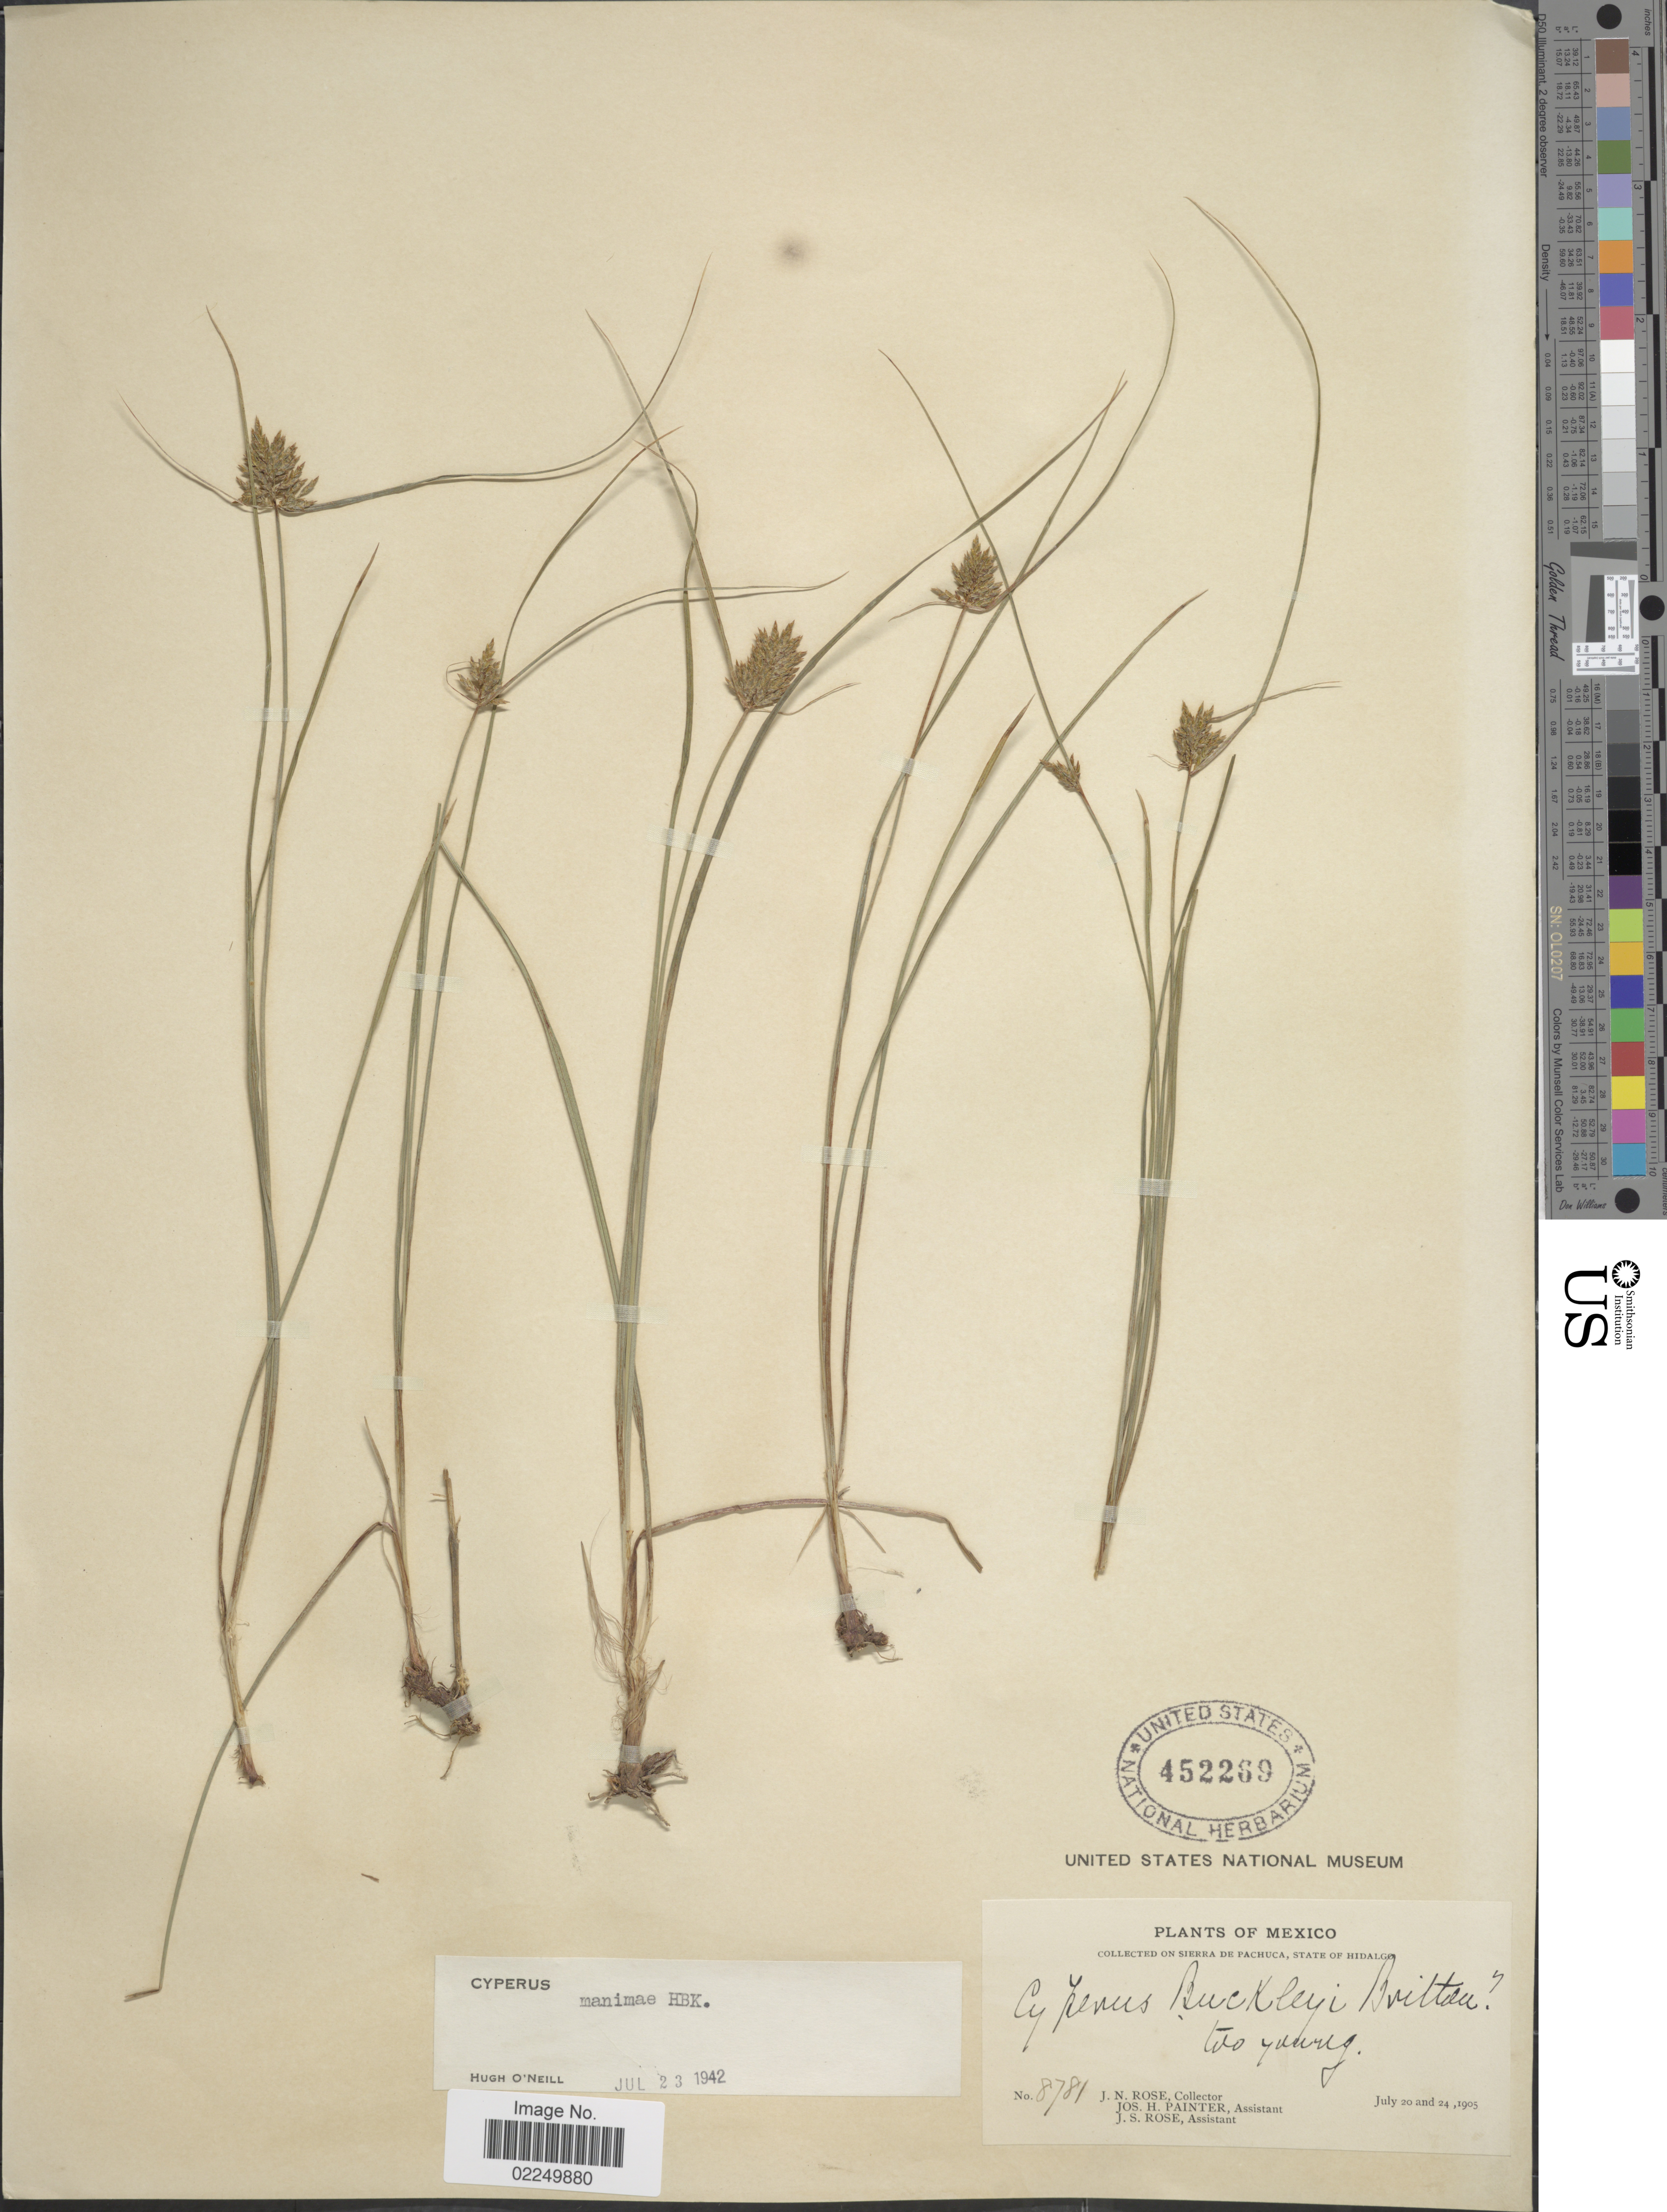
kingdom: Plantae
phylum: Tracheophyta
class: Liliopsida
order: Poales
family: Cyperaceae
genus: Cyperus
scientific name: Cyperus manimae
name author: Kunth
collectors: J. N. Rose, J. H. Painter & J. S. Rose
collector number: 8781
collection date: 1905-07-20/1905-07-24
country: Mexico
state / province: Hidalgo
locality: Sierra de Pachuca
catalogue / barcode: US 452269